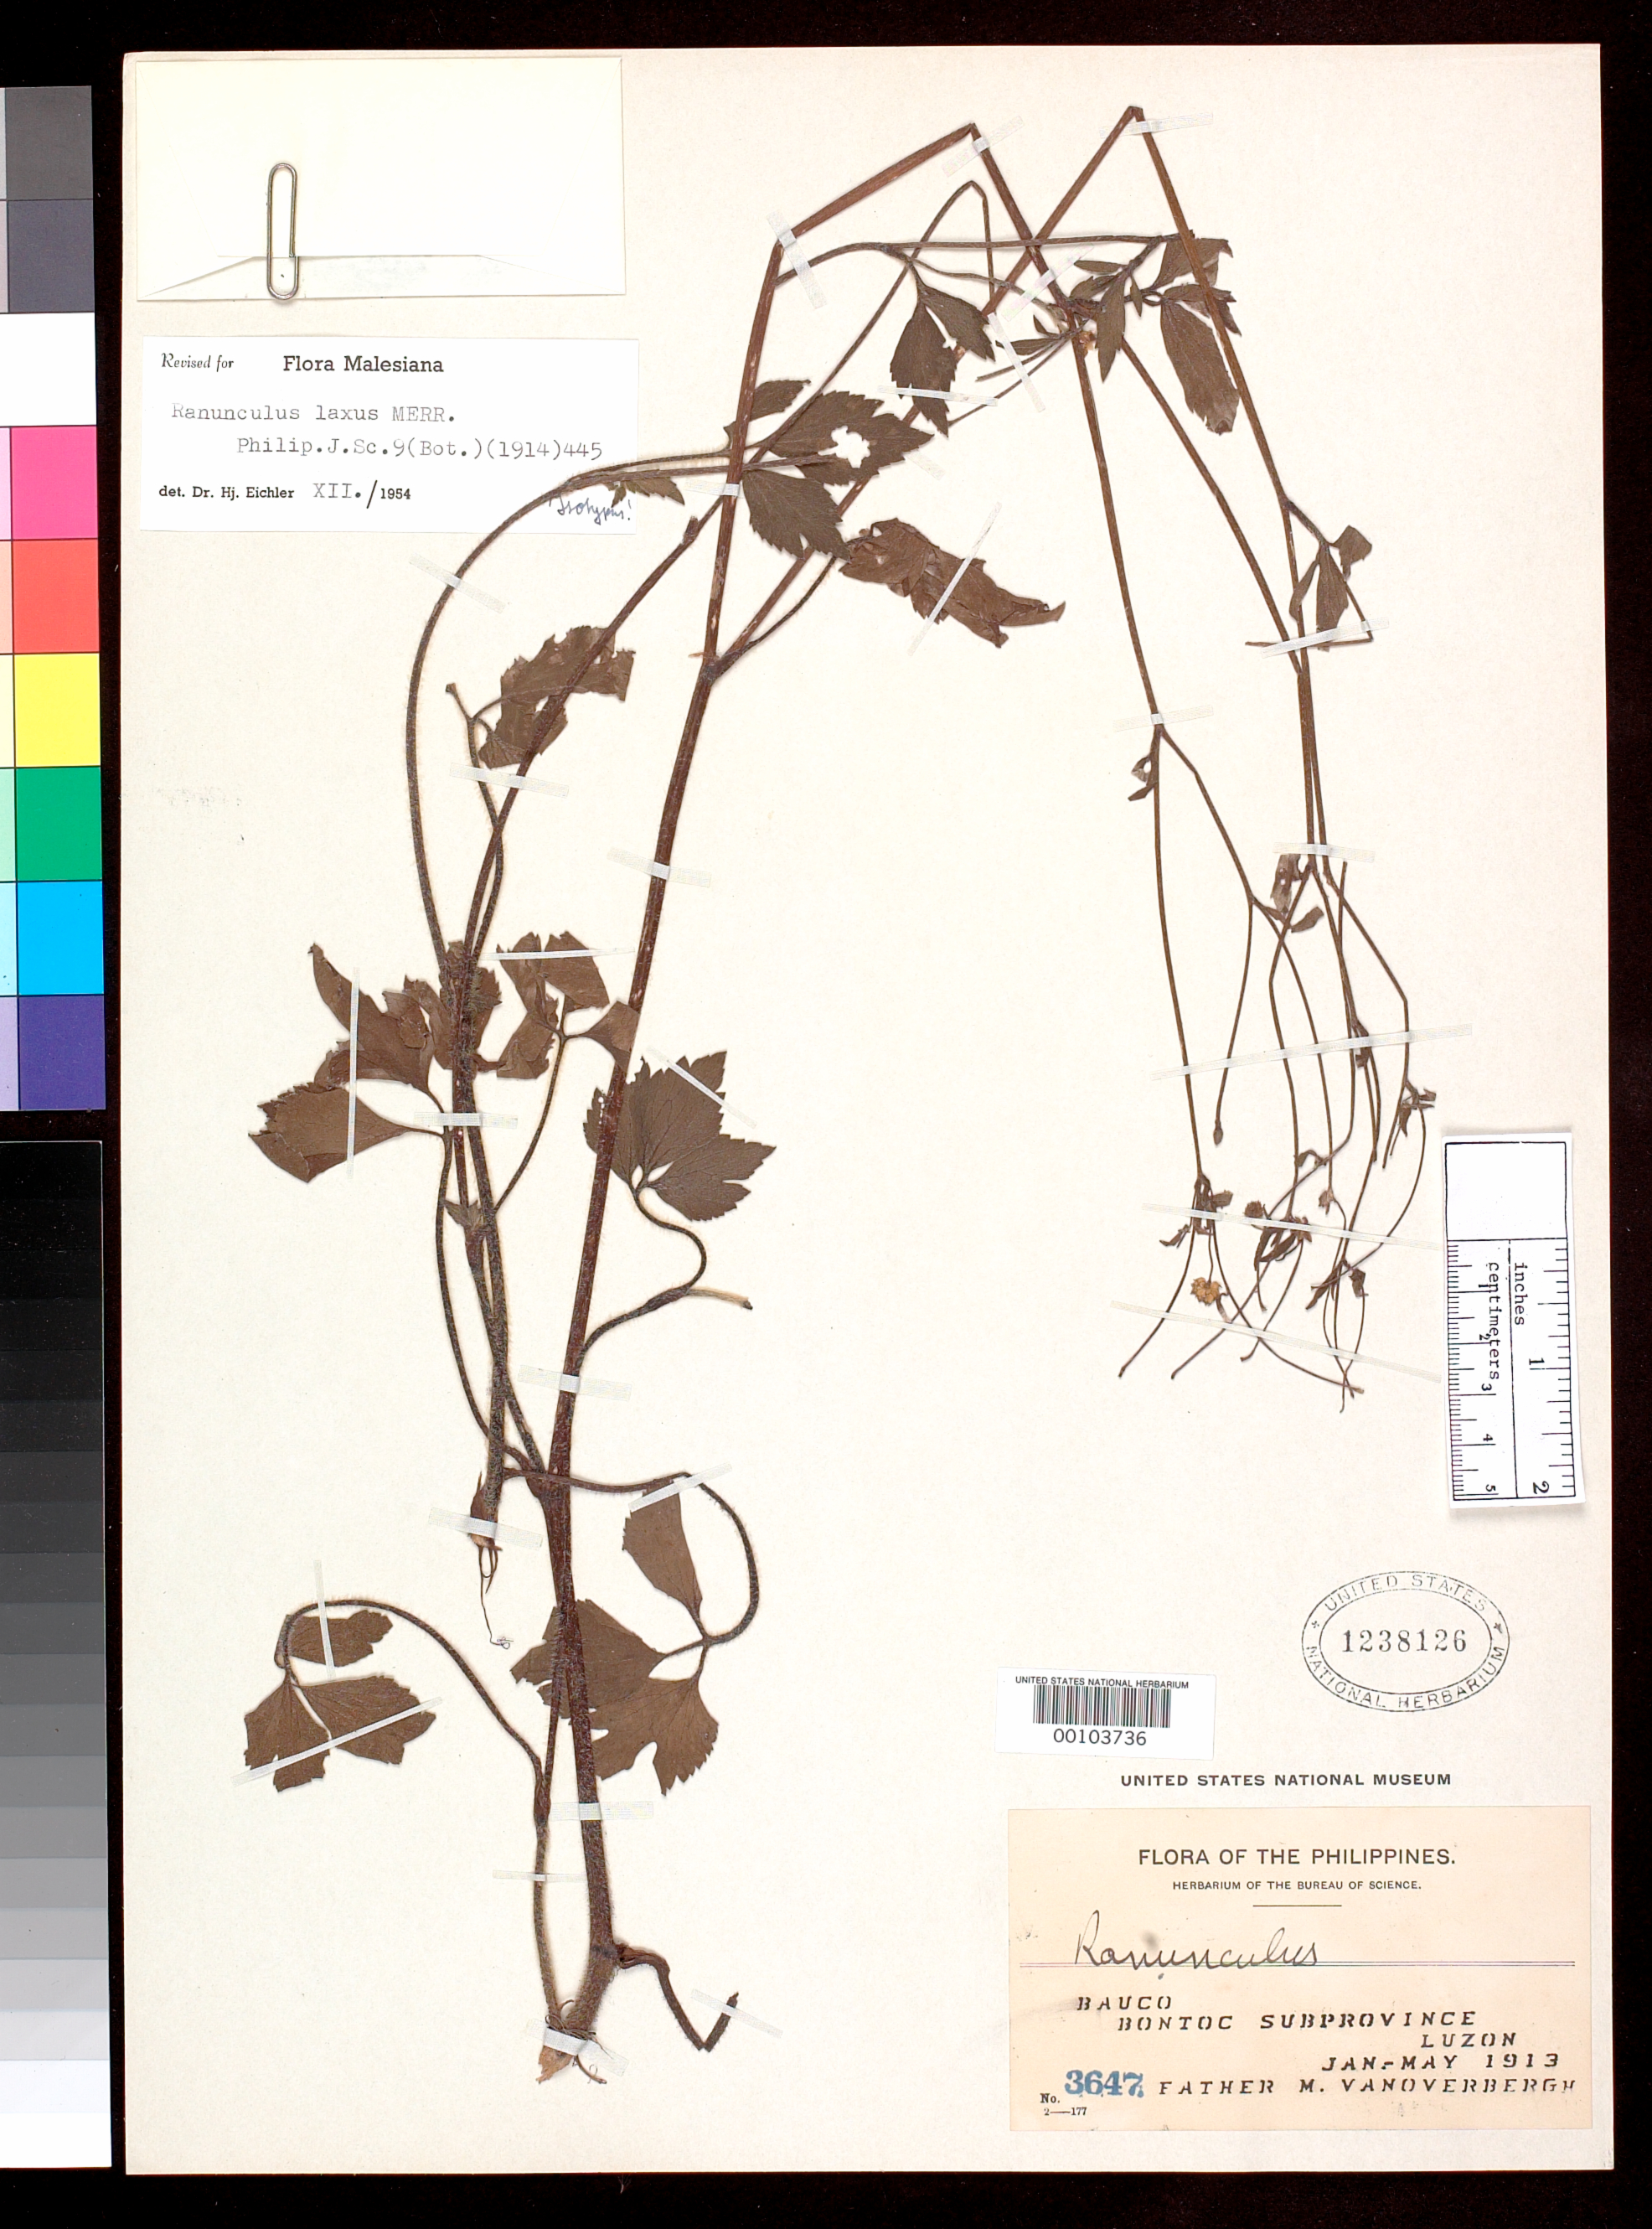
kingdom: Plantae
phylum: Tracheophyta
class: Magnoliopsida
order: Ranunculales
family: Ranunculaceae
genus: Ranunculus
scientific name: Ranunculus laxus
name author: Merr.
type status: Type Fragment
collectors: M. Vanoverbergh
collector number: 3647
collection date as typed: Jan 1913 to -- May 1913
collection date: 1913-01/1913-05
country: Philippines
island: Luzon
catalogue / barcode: US 1238126